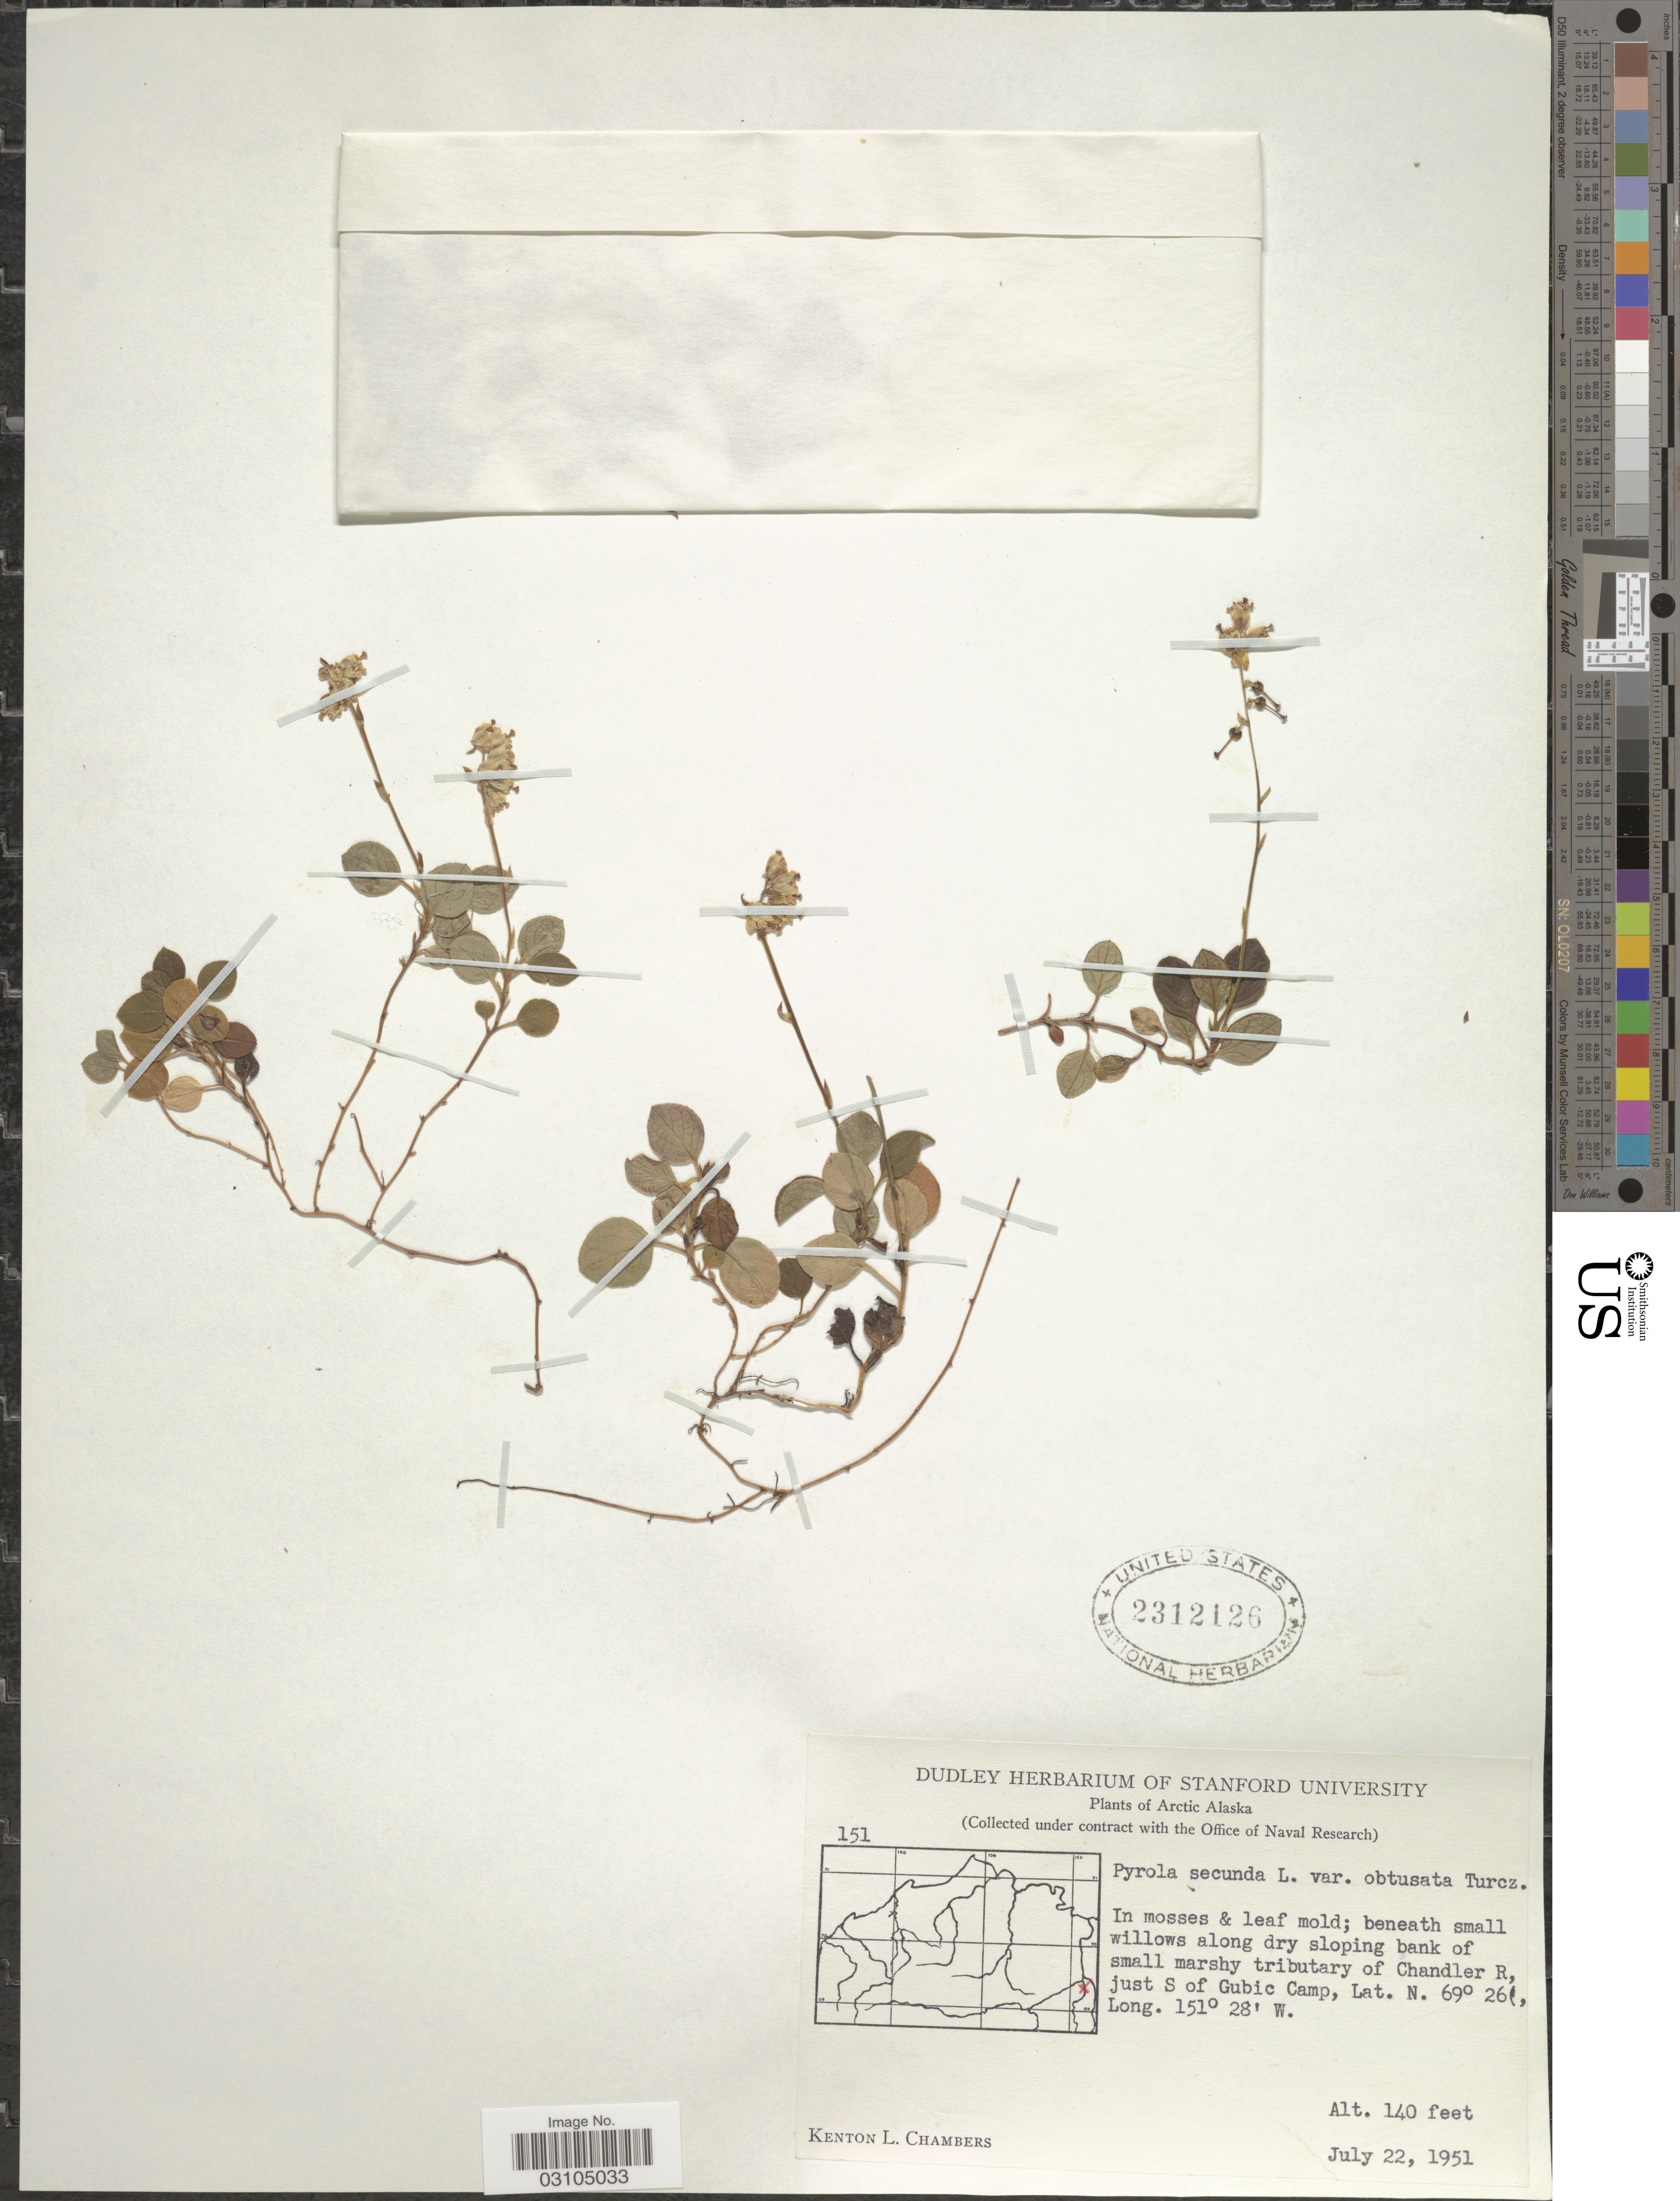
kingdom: Plantae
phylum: Tracheophyta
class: Magnoliopsida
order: Ericales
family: Ericaceae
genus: Orthilia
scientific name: Orthilia secunda var. obtusata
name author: (Turcz.) House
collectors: K. L. Chambers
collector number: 151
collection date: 1951-07-22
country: United States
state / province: Alaska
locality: Arctic Alaska, beneath small willows along dry sloping bank of small marshy tributary of Chandler R., just S of Gubic Camp.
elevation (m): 43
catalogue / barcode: US 2312126